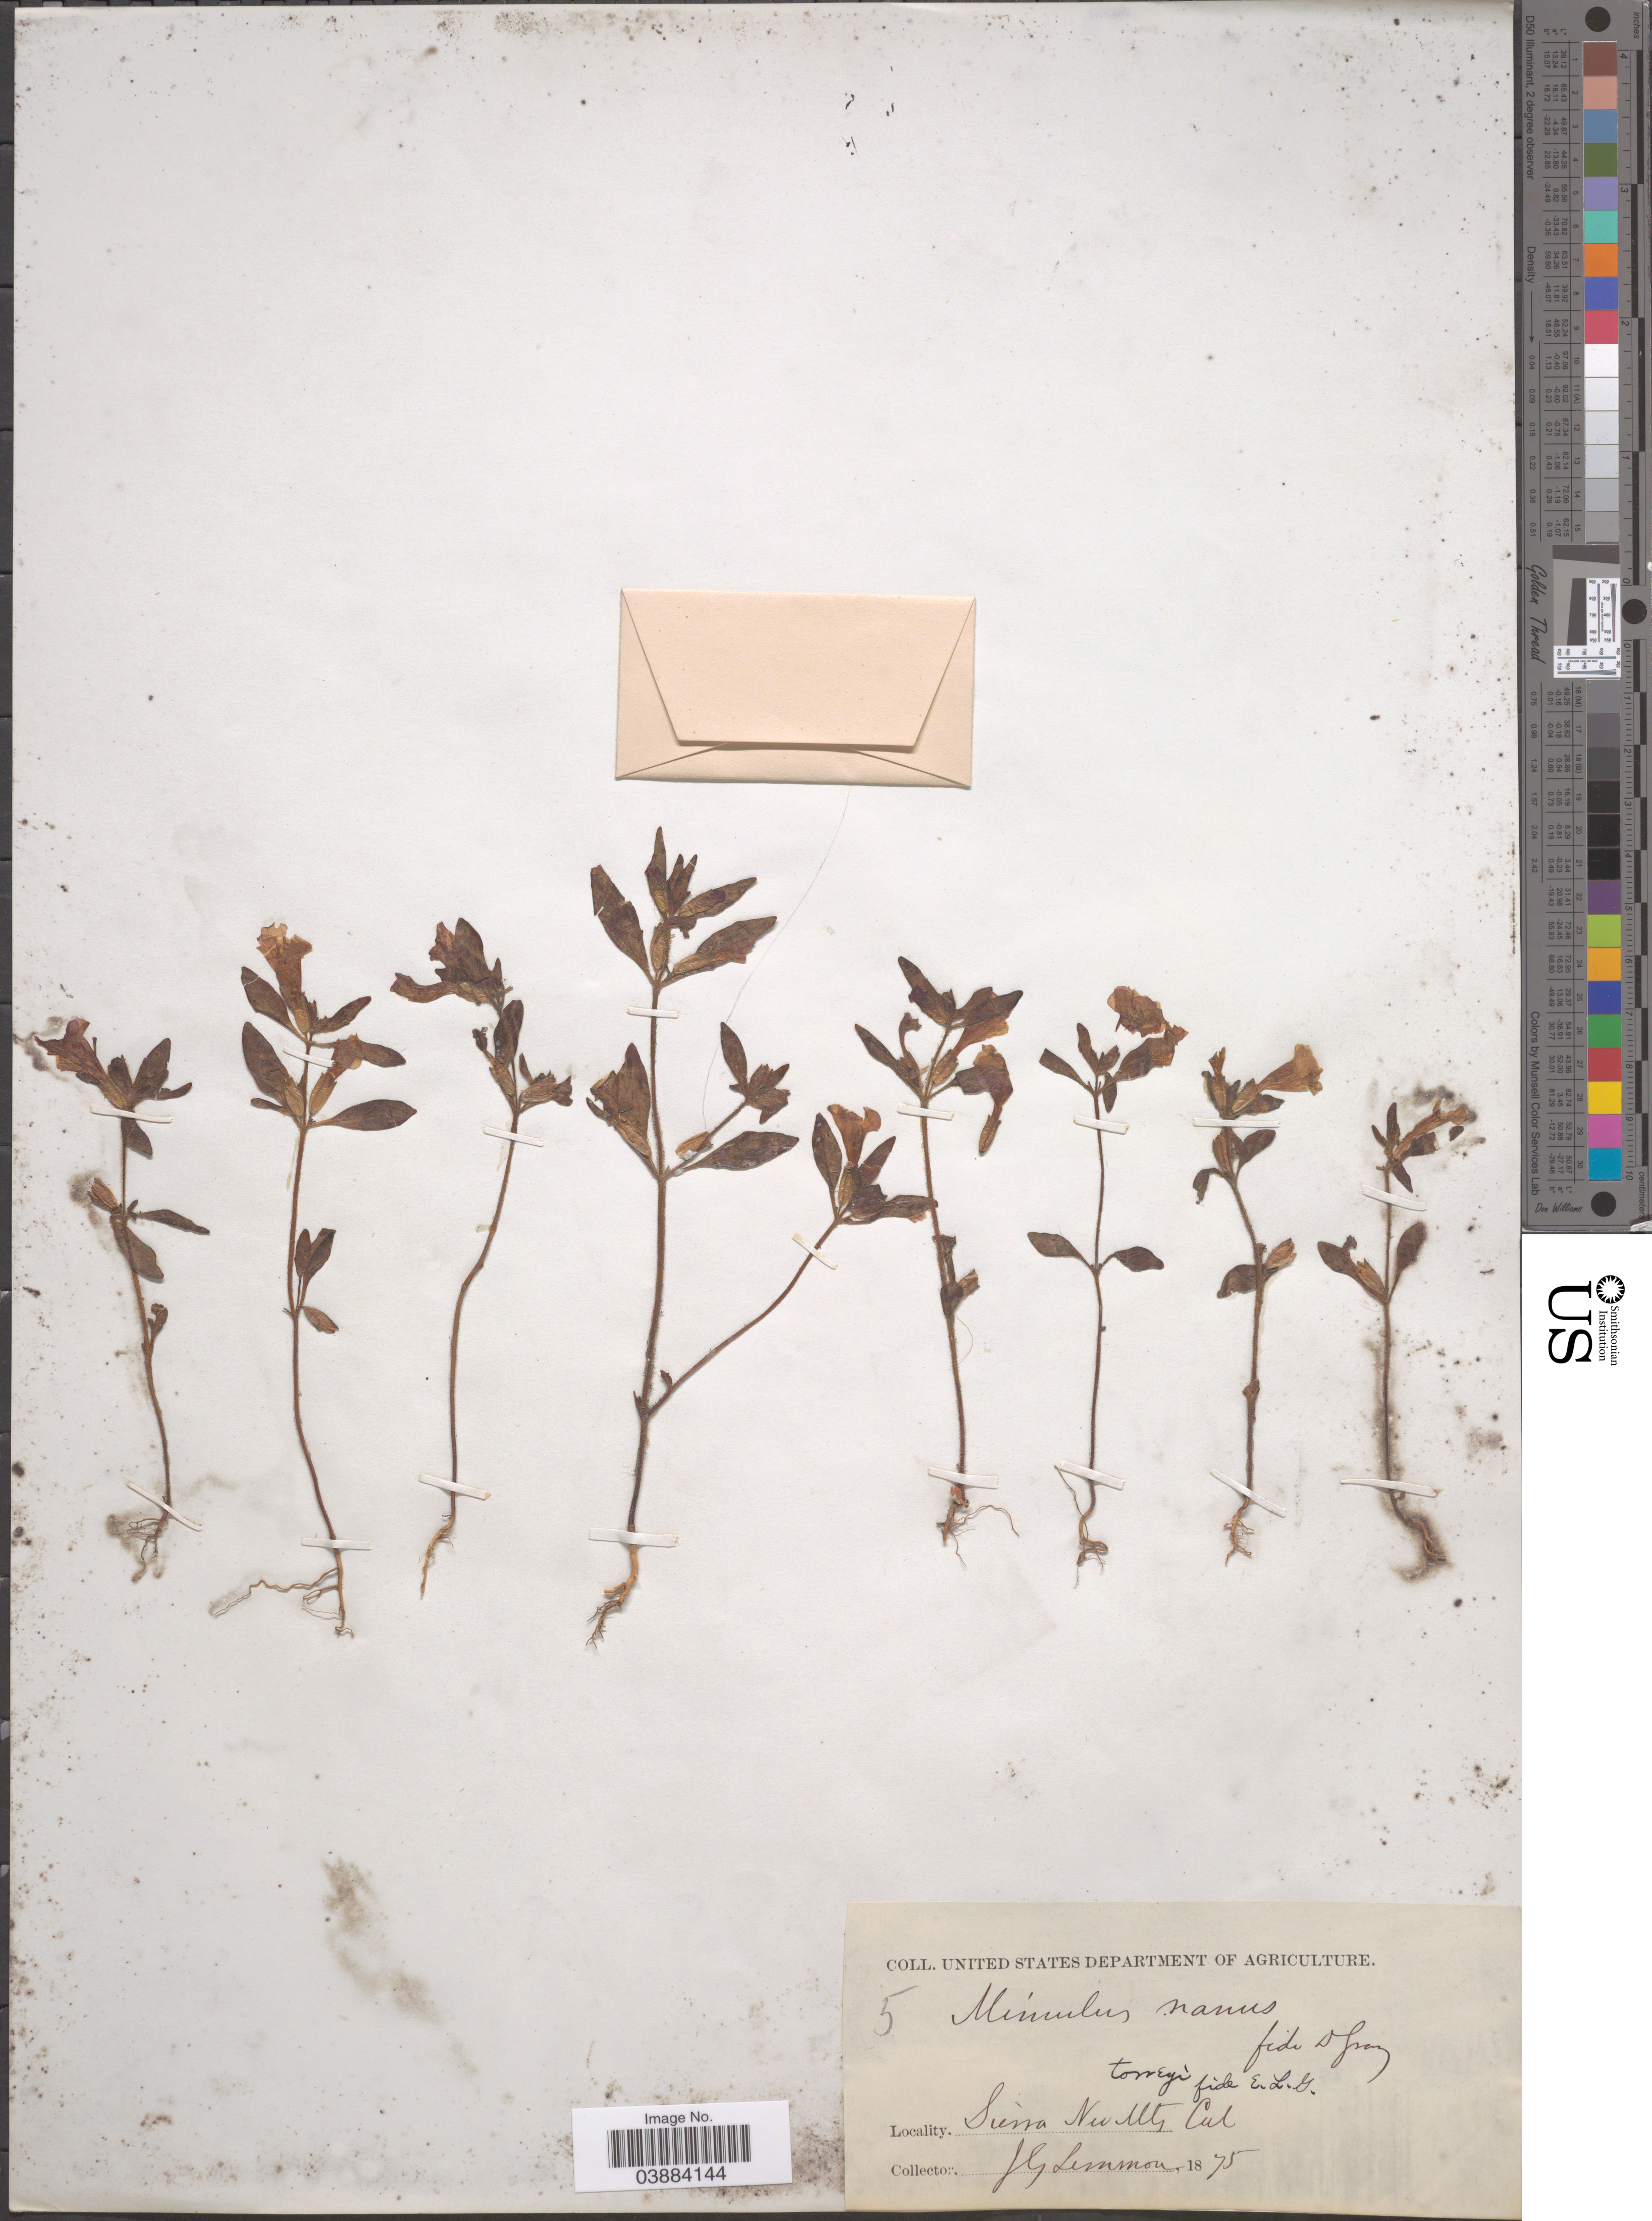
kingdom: Plantae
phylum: Tracheophyta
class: Magnoliopsida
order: Lamiales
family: Phrymaceae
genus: Eunanus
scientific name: Eunanus torreyi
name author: (A. Gray) Greene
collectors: J. Lemmon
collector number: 5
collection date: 1875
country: United States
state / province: California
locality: Sierrra Nev. Mts.